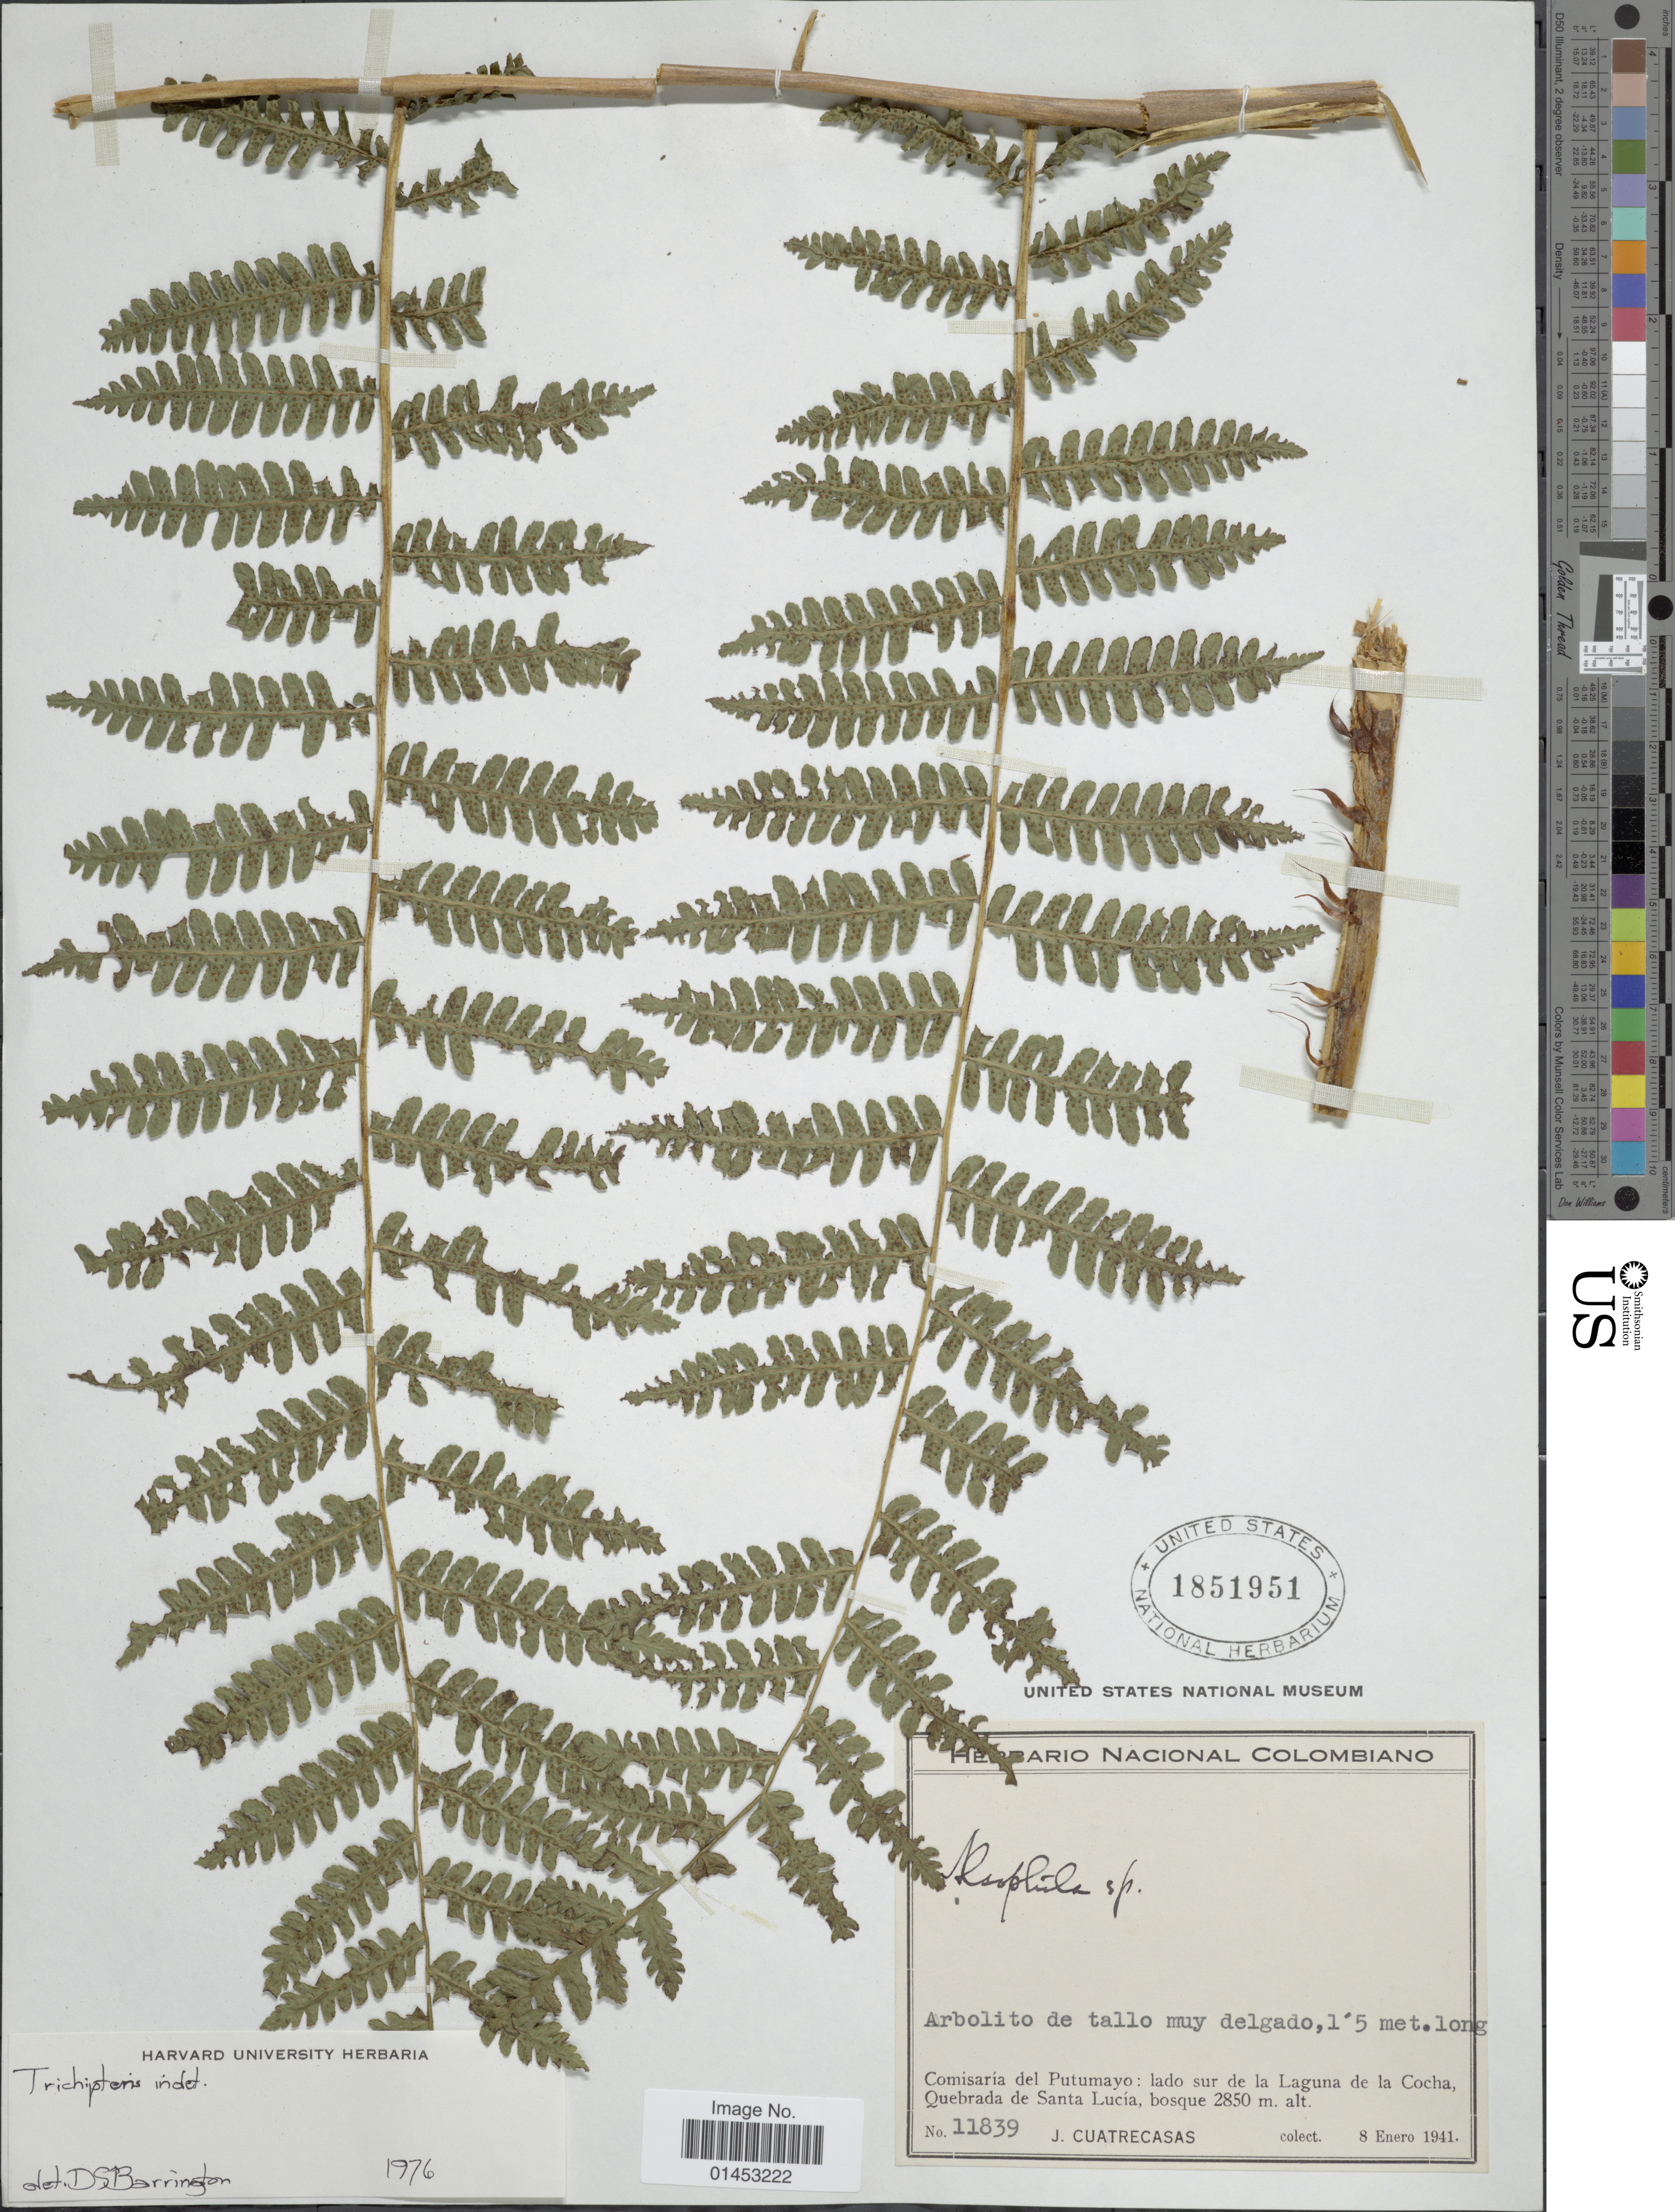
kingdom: Plantae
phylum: Tracheophyta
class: Polypodiopsida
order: Cyatheales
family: Cyatheaceae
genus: Cyathea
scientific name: Cyathea sp.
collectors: J. Cuatrecasas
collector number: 11839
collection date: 1941-01-08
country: Colombia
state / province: Putumayo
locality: Comisaria del Putumayo: lado sur de la Laguna de la Cocha Quebrada de Santa Lucia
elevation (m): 2850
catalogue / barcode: US 1851951